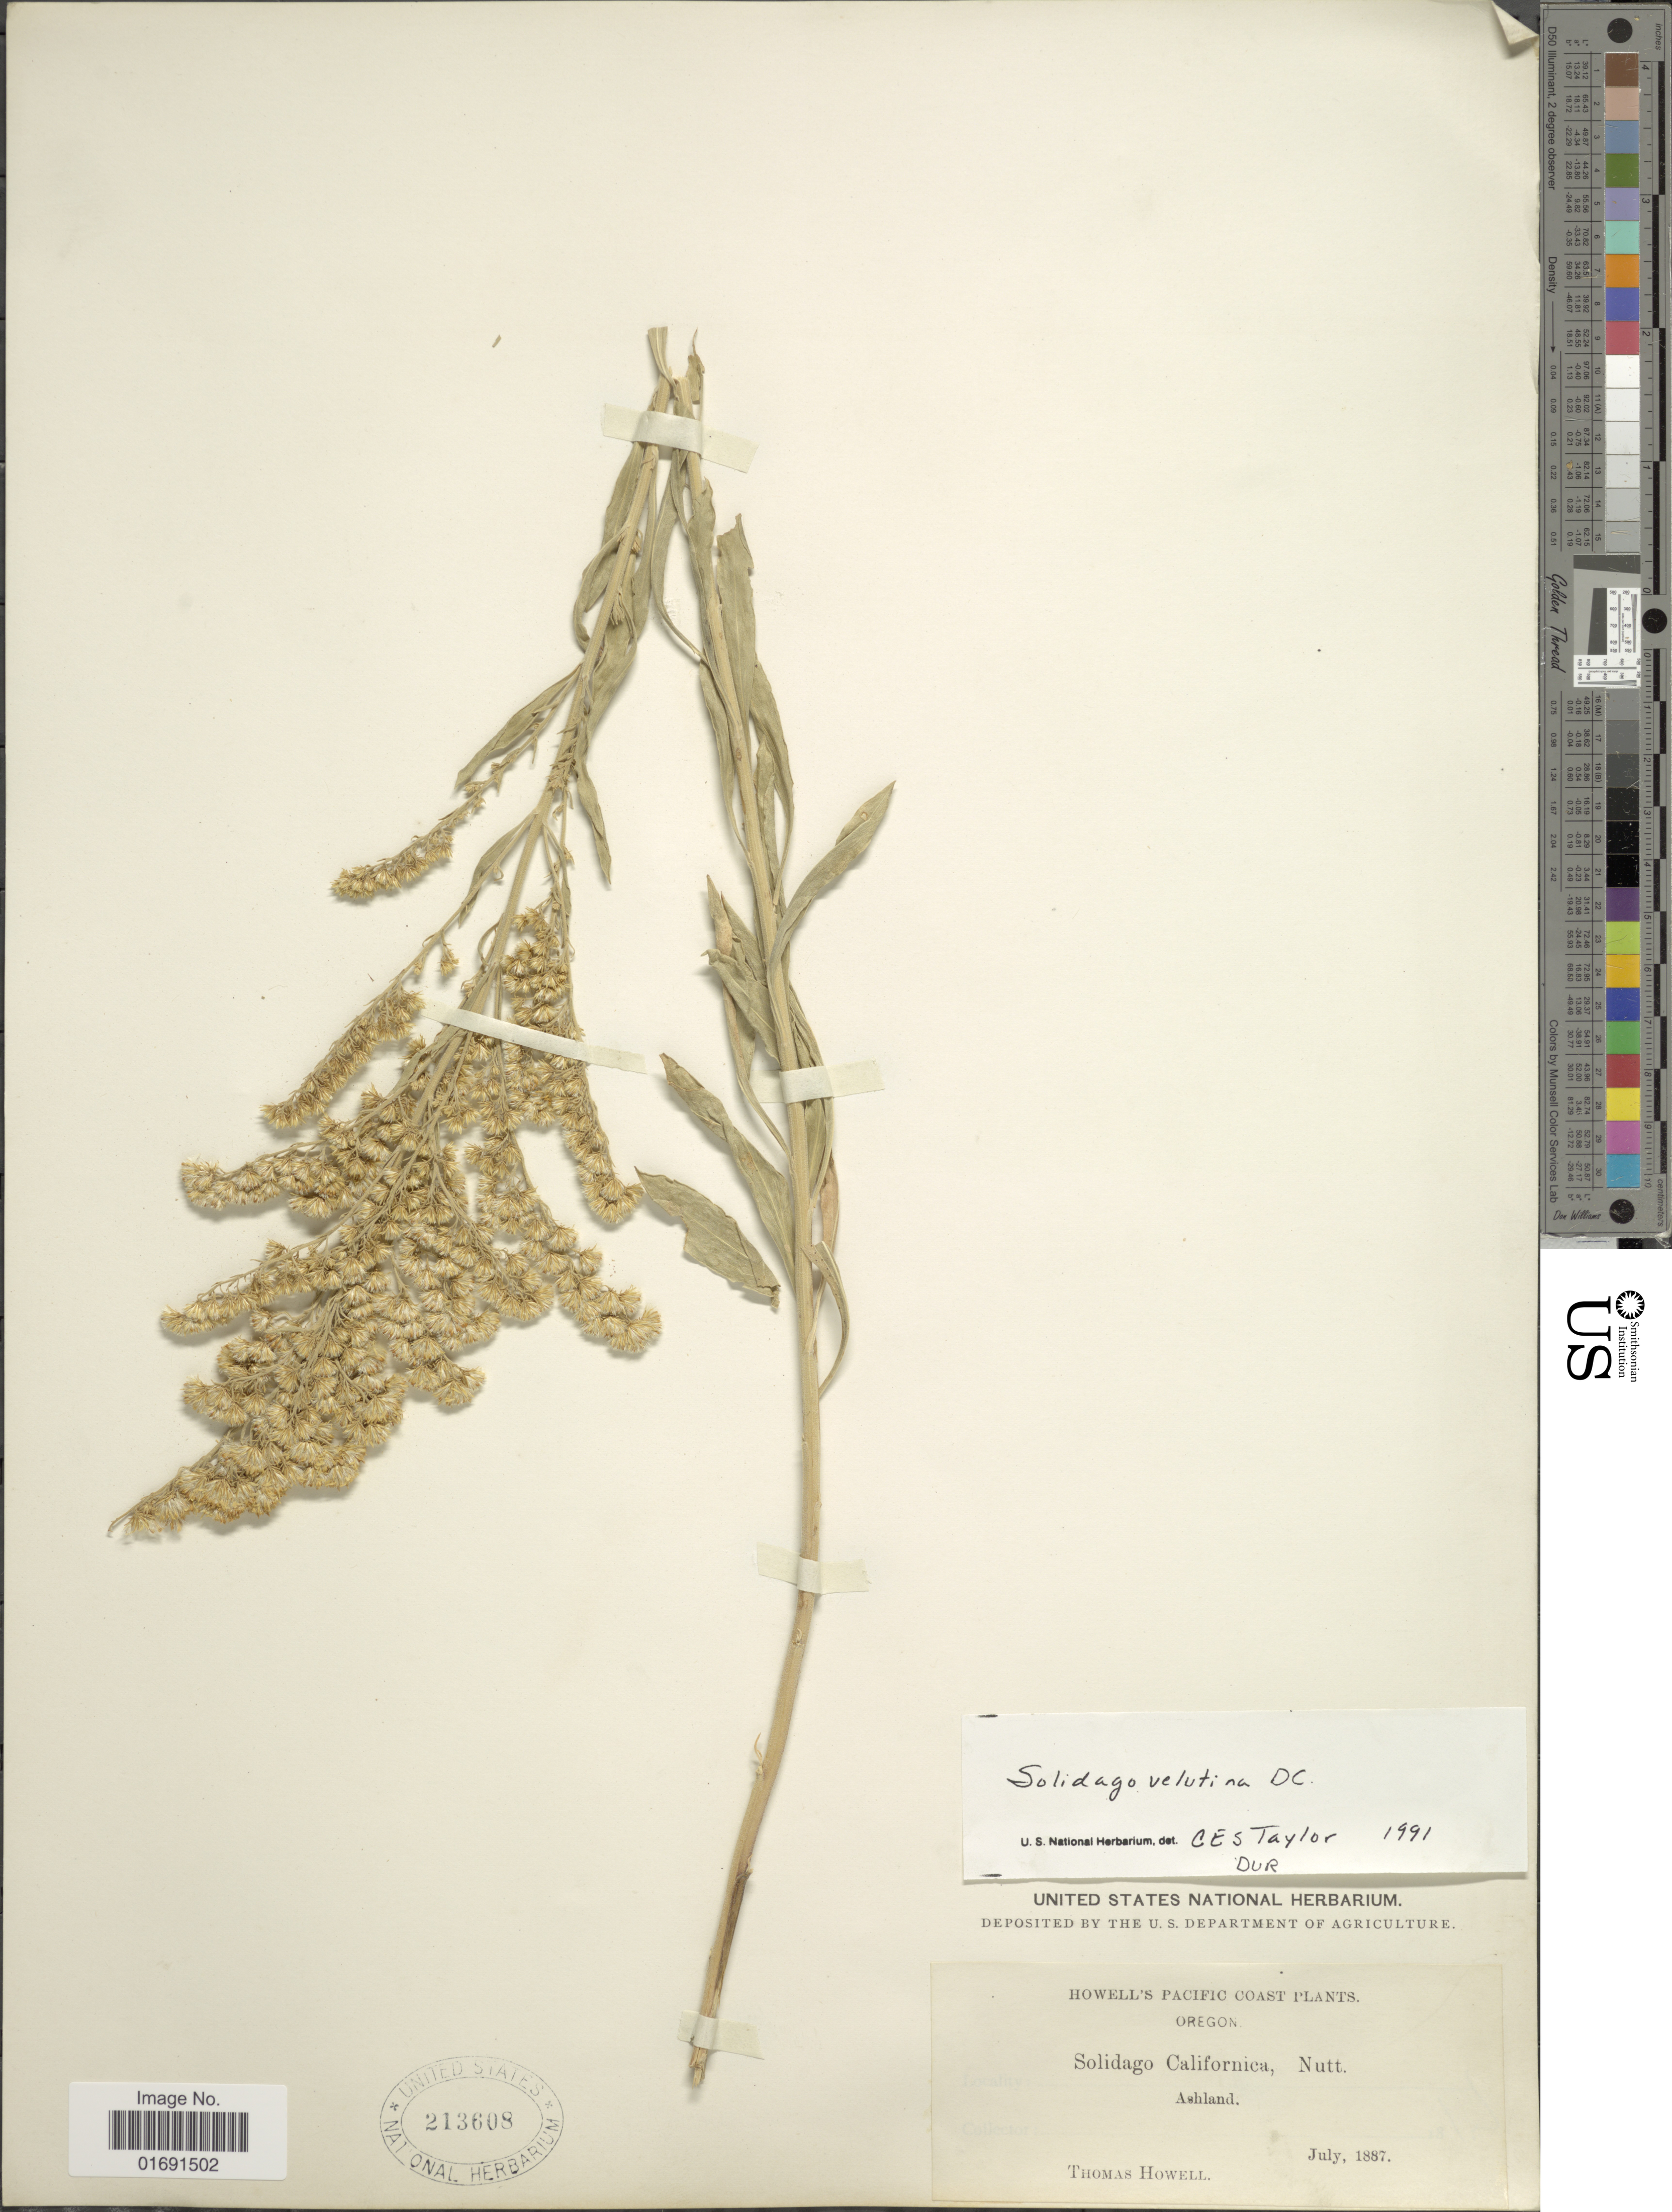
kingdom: Plantae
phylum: Tracheophyta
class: Magnoliopsida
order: Asterales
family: Asteraceae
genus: Solidago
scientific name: Solidago velutina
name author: DC.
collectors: T. Howell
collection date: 1887-07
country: United States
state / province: Oregon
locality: Pacific Coast, Ashland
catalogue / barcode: US 213608